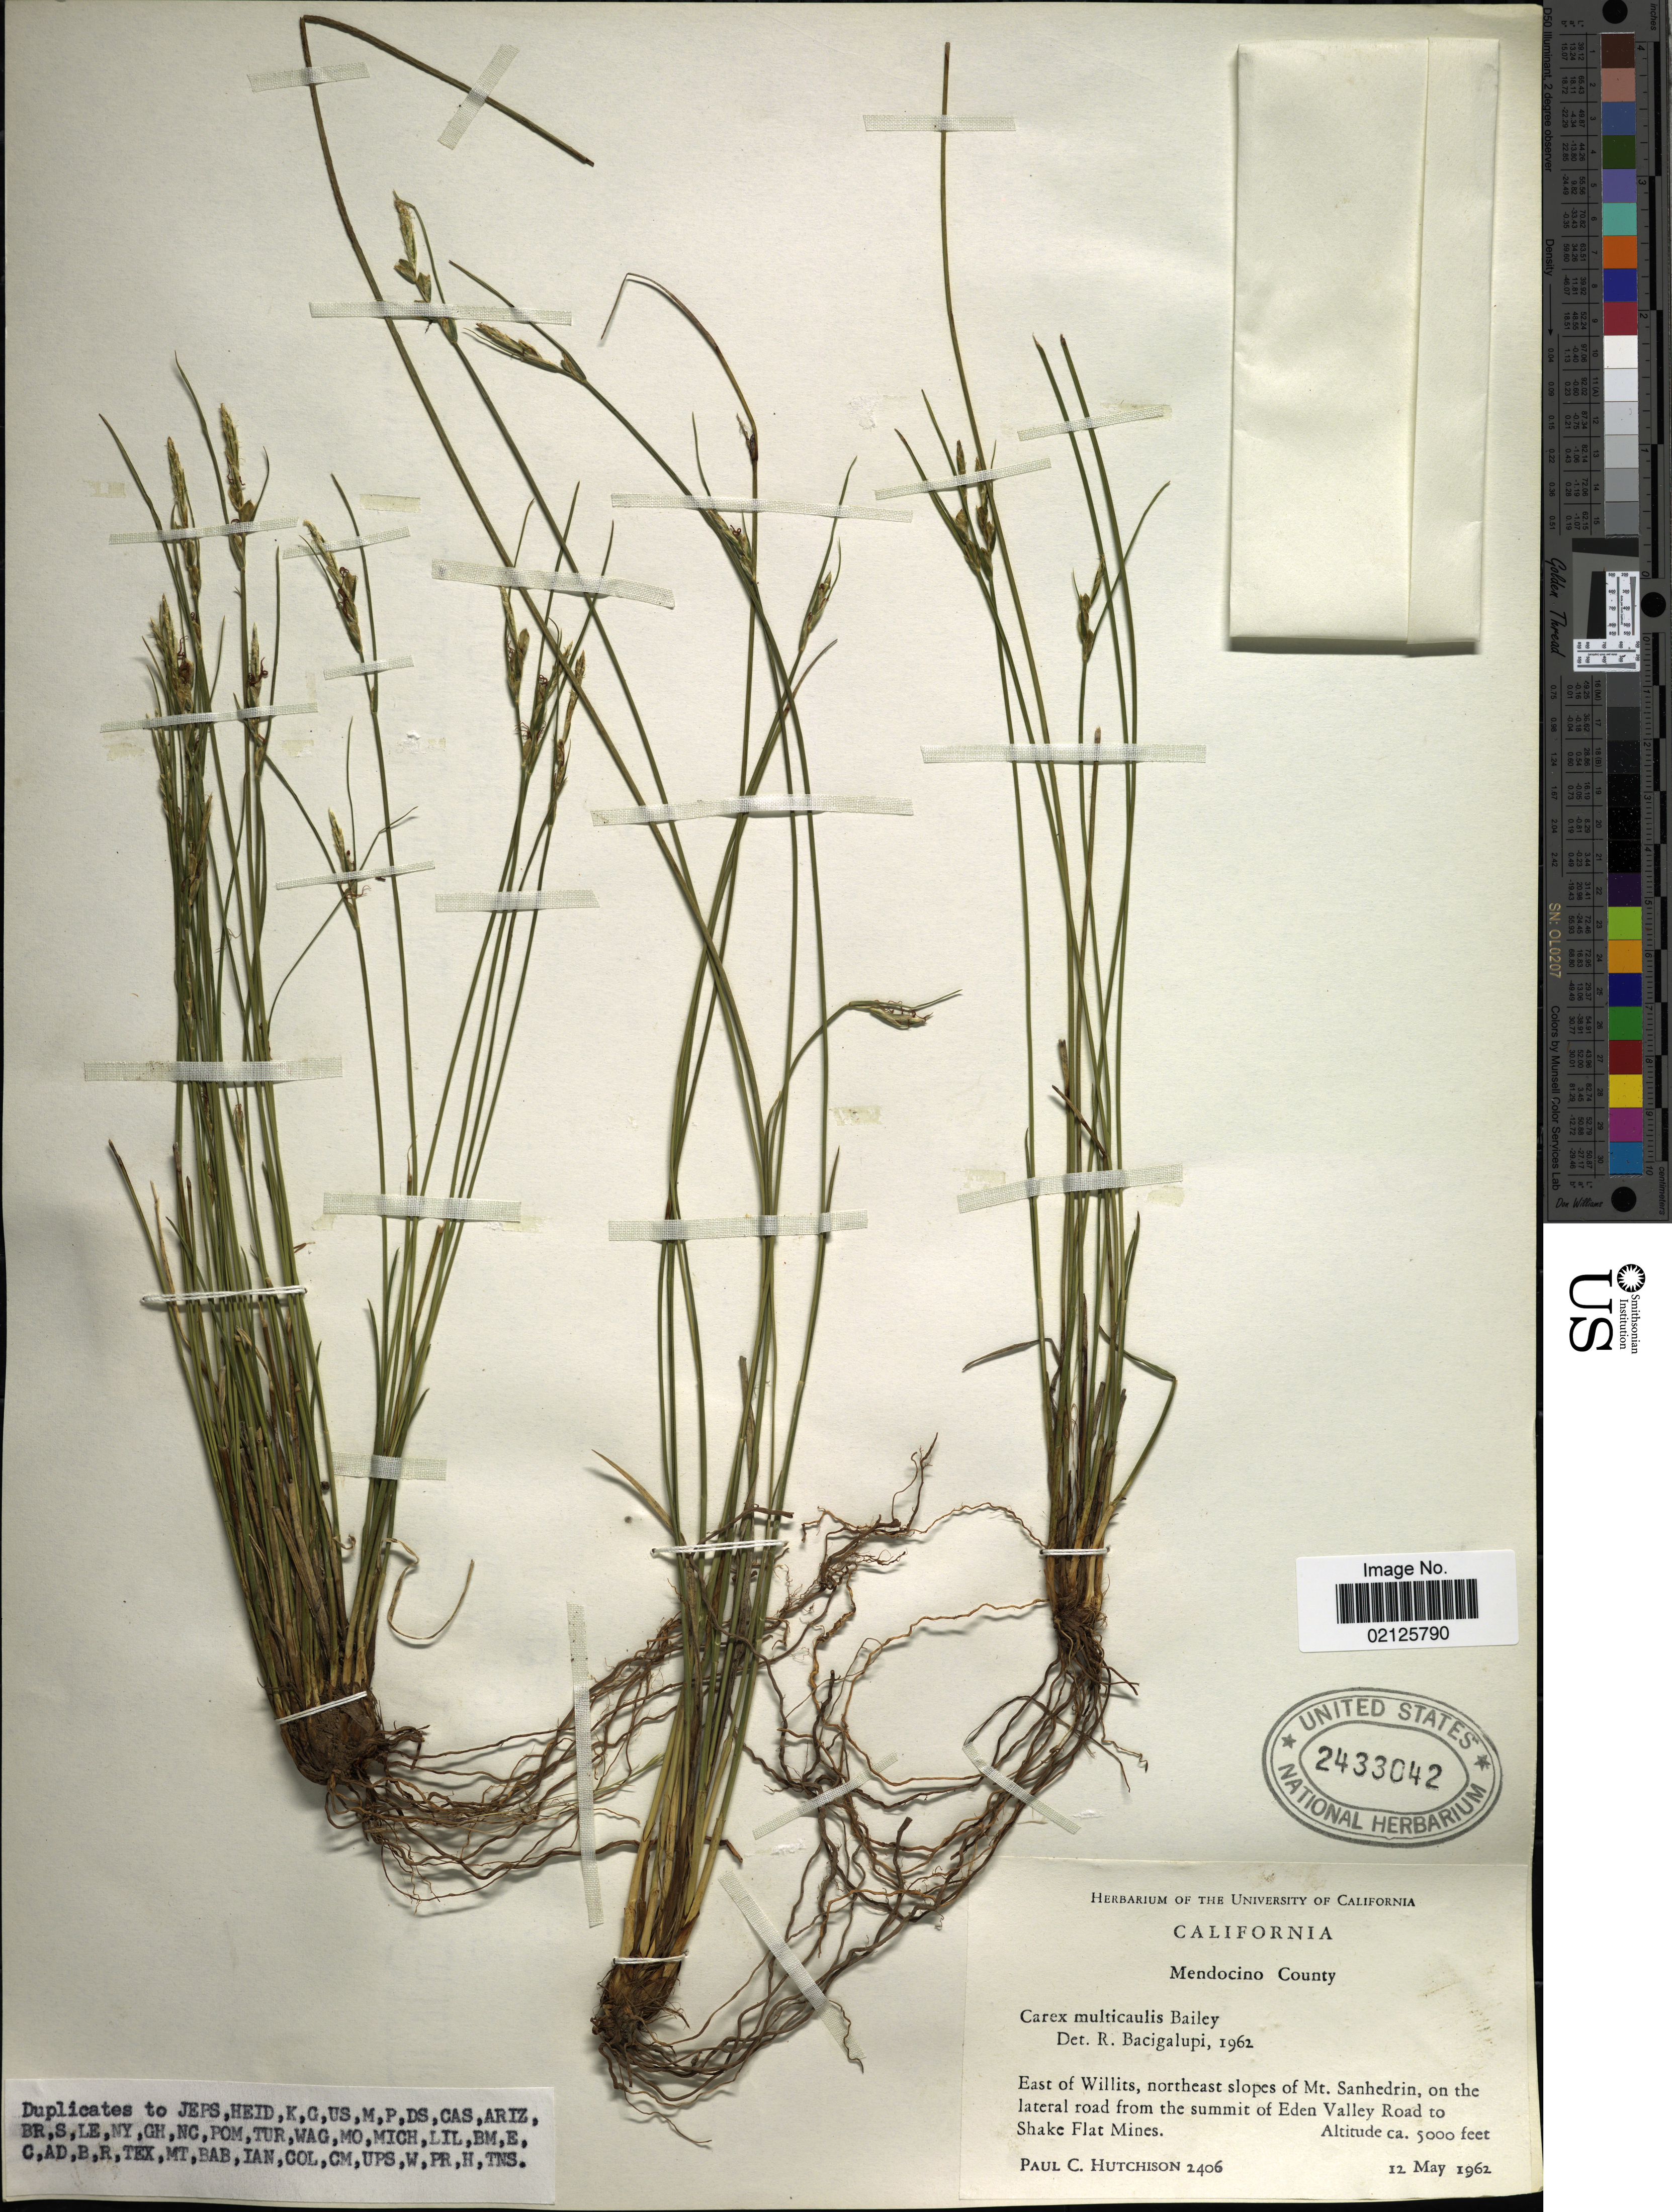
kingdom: Plantae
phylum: Tracheophyta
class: Liliopsida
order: Poales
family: Cyperaceae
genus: Carex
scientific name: Carex multicaulis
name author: L.H. Bailey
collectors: P. C. Hutchison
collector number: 2406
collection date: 1962-05-12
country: United States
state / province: California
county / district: Mendocino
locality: Mendocino County, East of Willits, northeast slopes of Mt Sanhedrin, on the lateral road from the summit of Eden Valley Road to Shake Flat Mines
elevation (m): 1524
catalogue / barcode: US 2433042